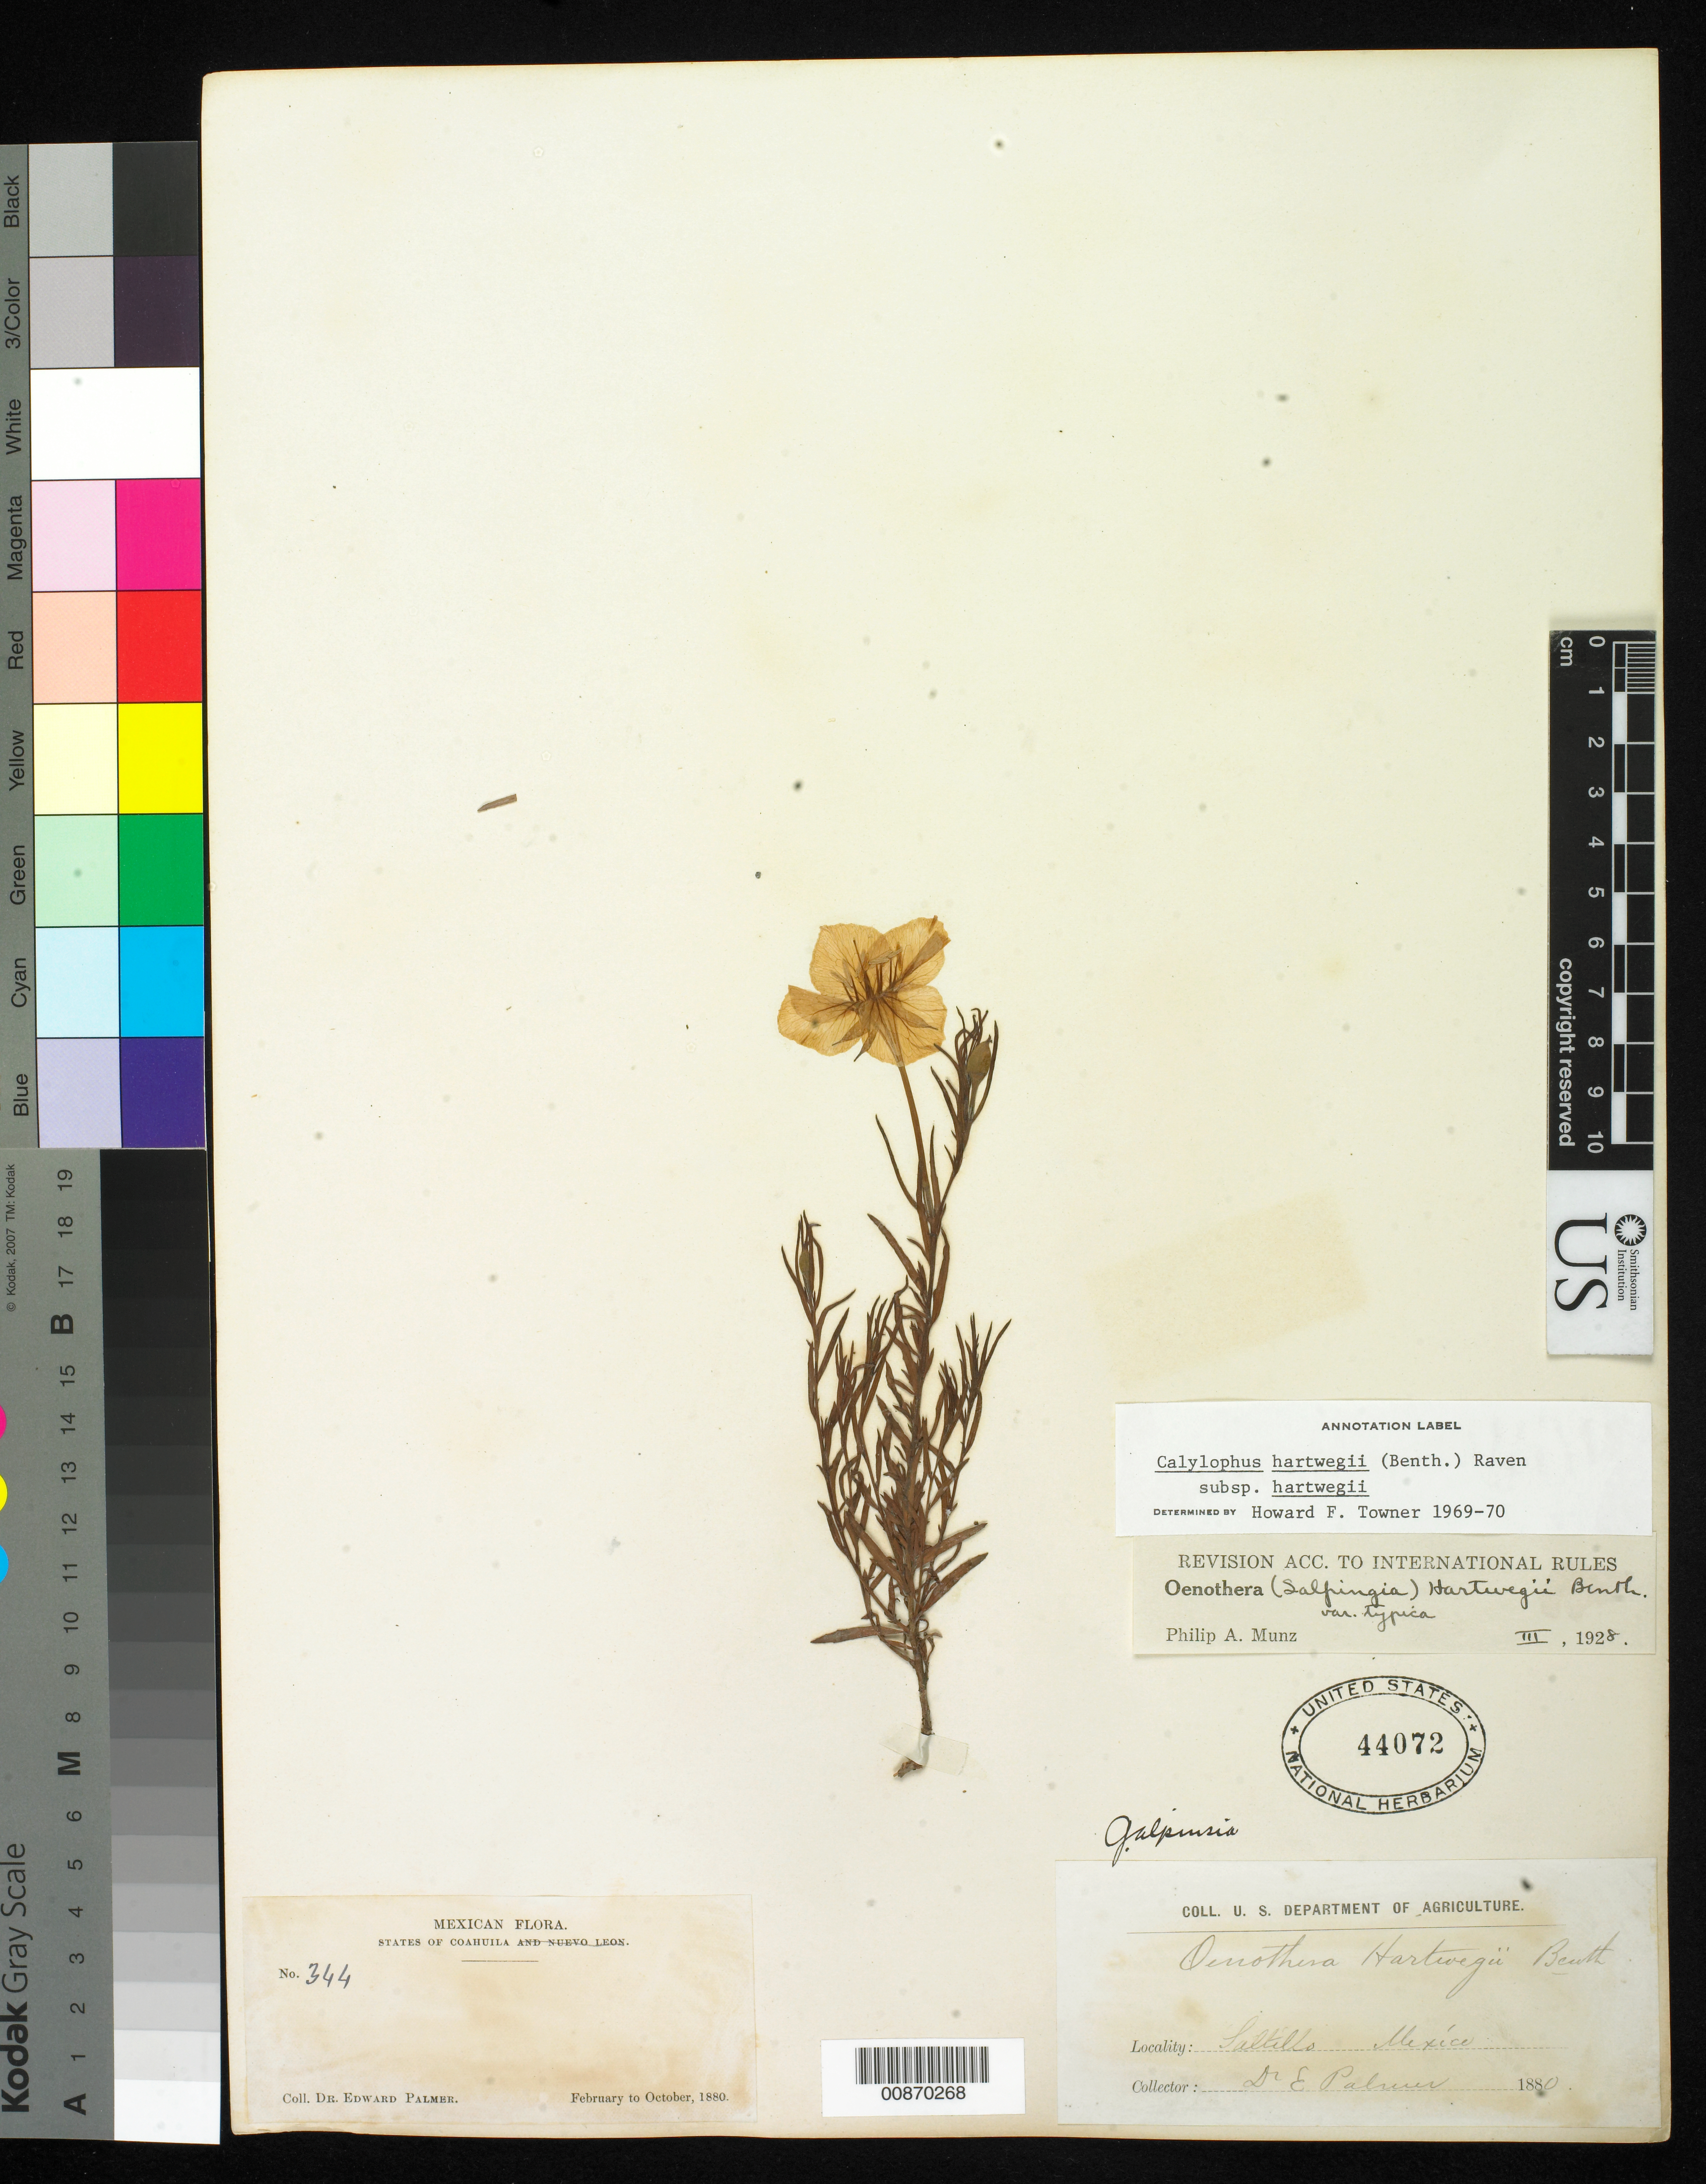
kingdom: Plantae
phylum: Tracheophyta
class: Magnoliopsida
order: Myrtales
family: Onagraceae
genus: Oenothera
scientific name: Oenothera hartwegii subsp. hartwegii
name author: Benth.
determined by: Wagner, W. L., (BOT), Smithsonian Institution - National Museum of Natural History (UNITED STATES)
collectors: E. Palmer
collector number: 344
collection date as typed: Feb 1880 to -- Oct 1880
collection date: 1880-02/1880-10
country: Mexico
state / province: Coahuila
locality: Saltillo, Coahuila.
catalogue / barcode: US 44072